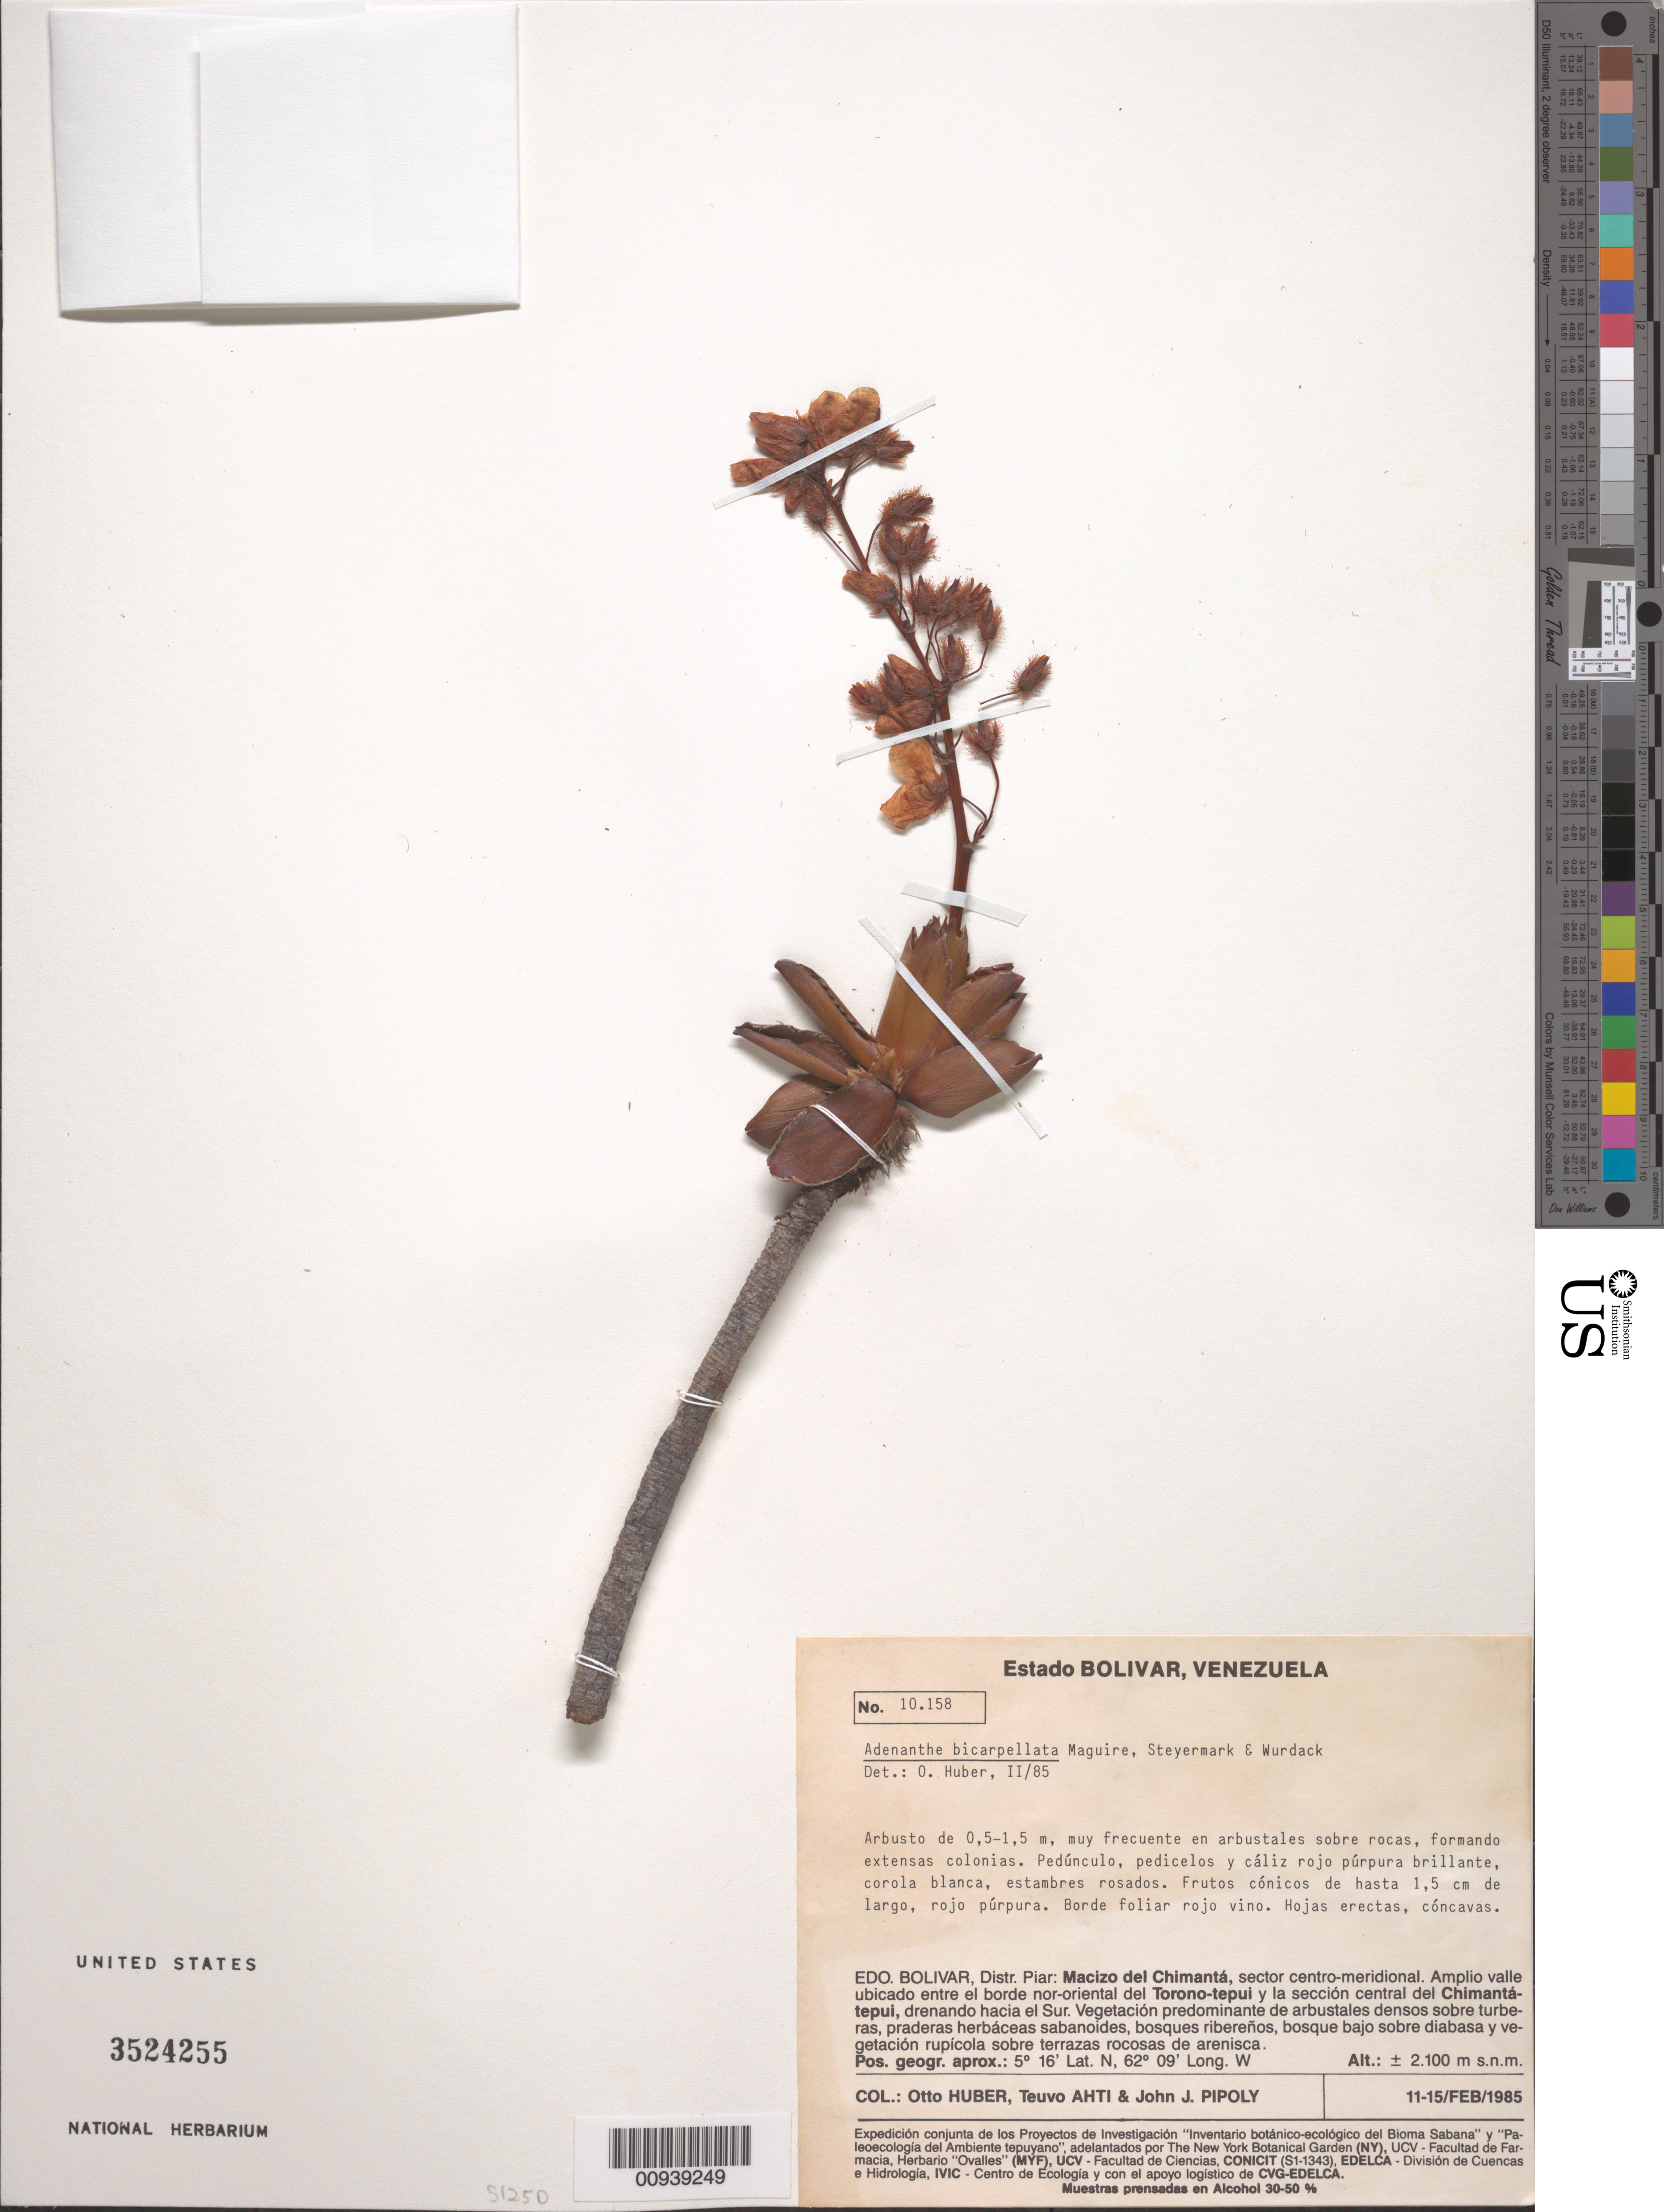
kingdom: Plantae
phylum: Tracheophyta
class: Magnoliopsida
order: Malpighiales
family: Ochnaceae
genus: Tyleria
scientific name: Tyleria bicarpellata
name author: (Maguire et al.) M.C.E. Amaral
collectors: O. Huber, T. T. Ahti & J. J. Pipoly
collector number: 10158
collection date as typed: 11-Feb-85 to 15-Feb-85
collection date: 1985-02-11/1985-02-15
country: Venezuela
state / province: Bolívar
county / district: Piar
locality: Macizo del Chimantá, sector centro-meridonal. Entre Torono-tepuí & Chimantá-tepuí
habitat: En arbustales sobre rocas. bosque bajo sobre diabasa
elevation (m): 2100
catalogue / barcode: US 3524255